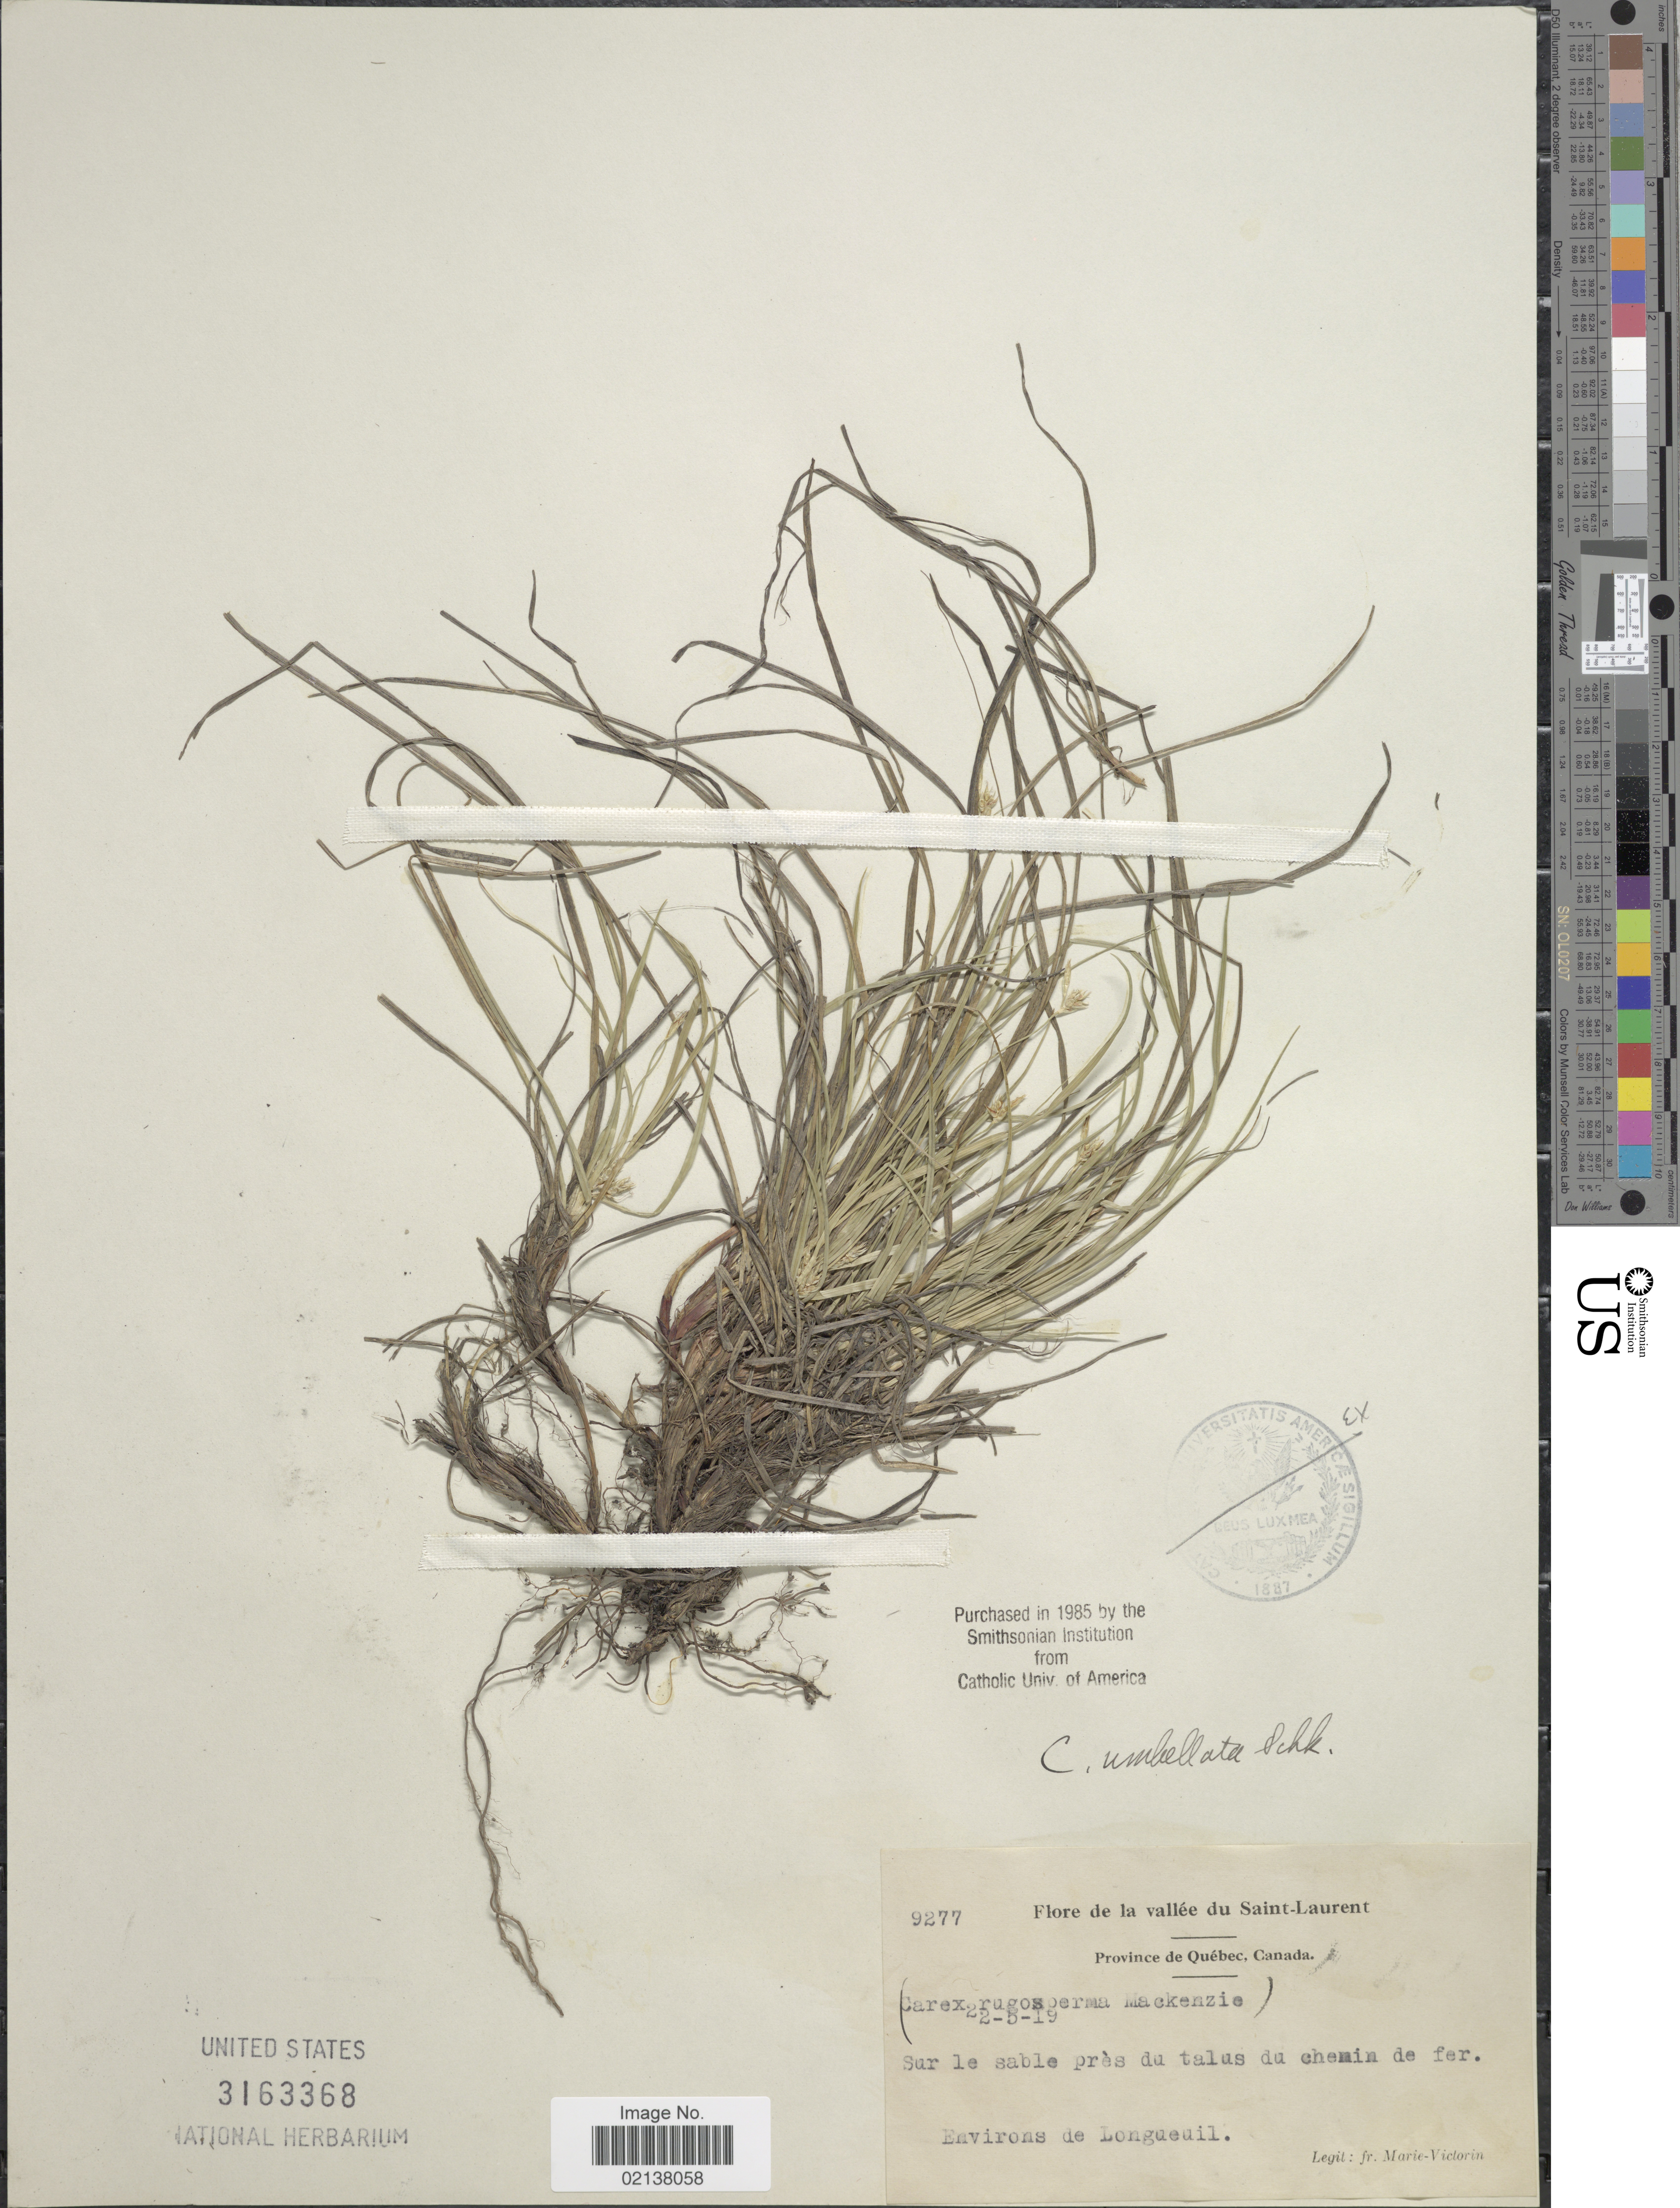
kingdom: Plantae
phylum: Tracheophyta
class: Liliopsida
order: Poales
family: Cyperaceae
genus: Carex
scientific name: Carex umbellata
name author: Schkuhr ex Willd.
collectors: F. Marie-Victorin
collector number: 9277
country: Canada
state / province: Quebec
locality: Vallee du Saint-Laurent. Sur le sable pres du talus du chemin de fer. Environs de Longueuil.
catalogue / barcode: US 3163368